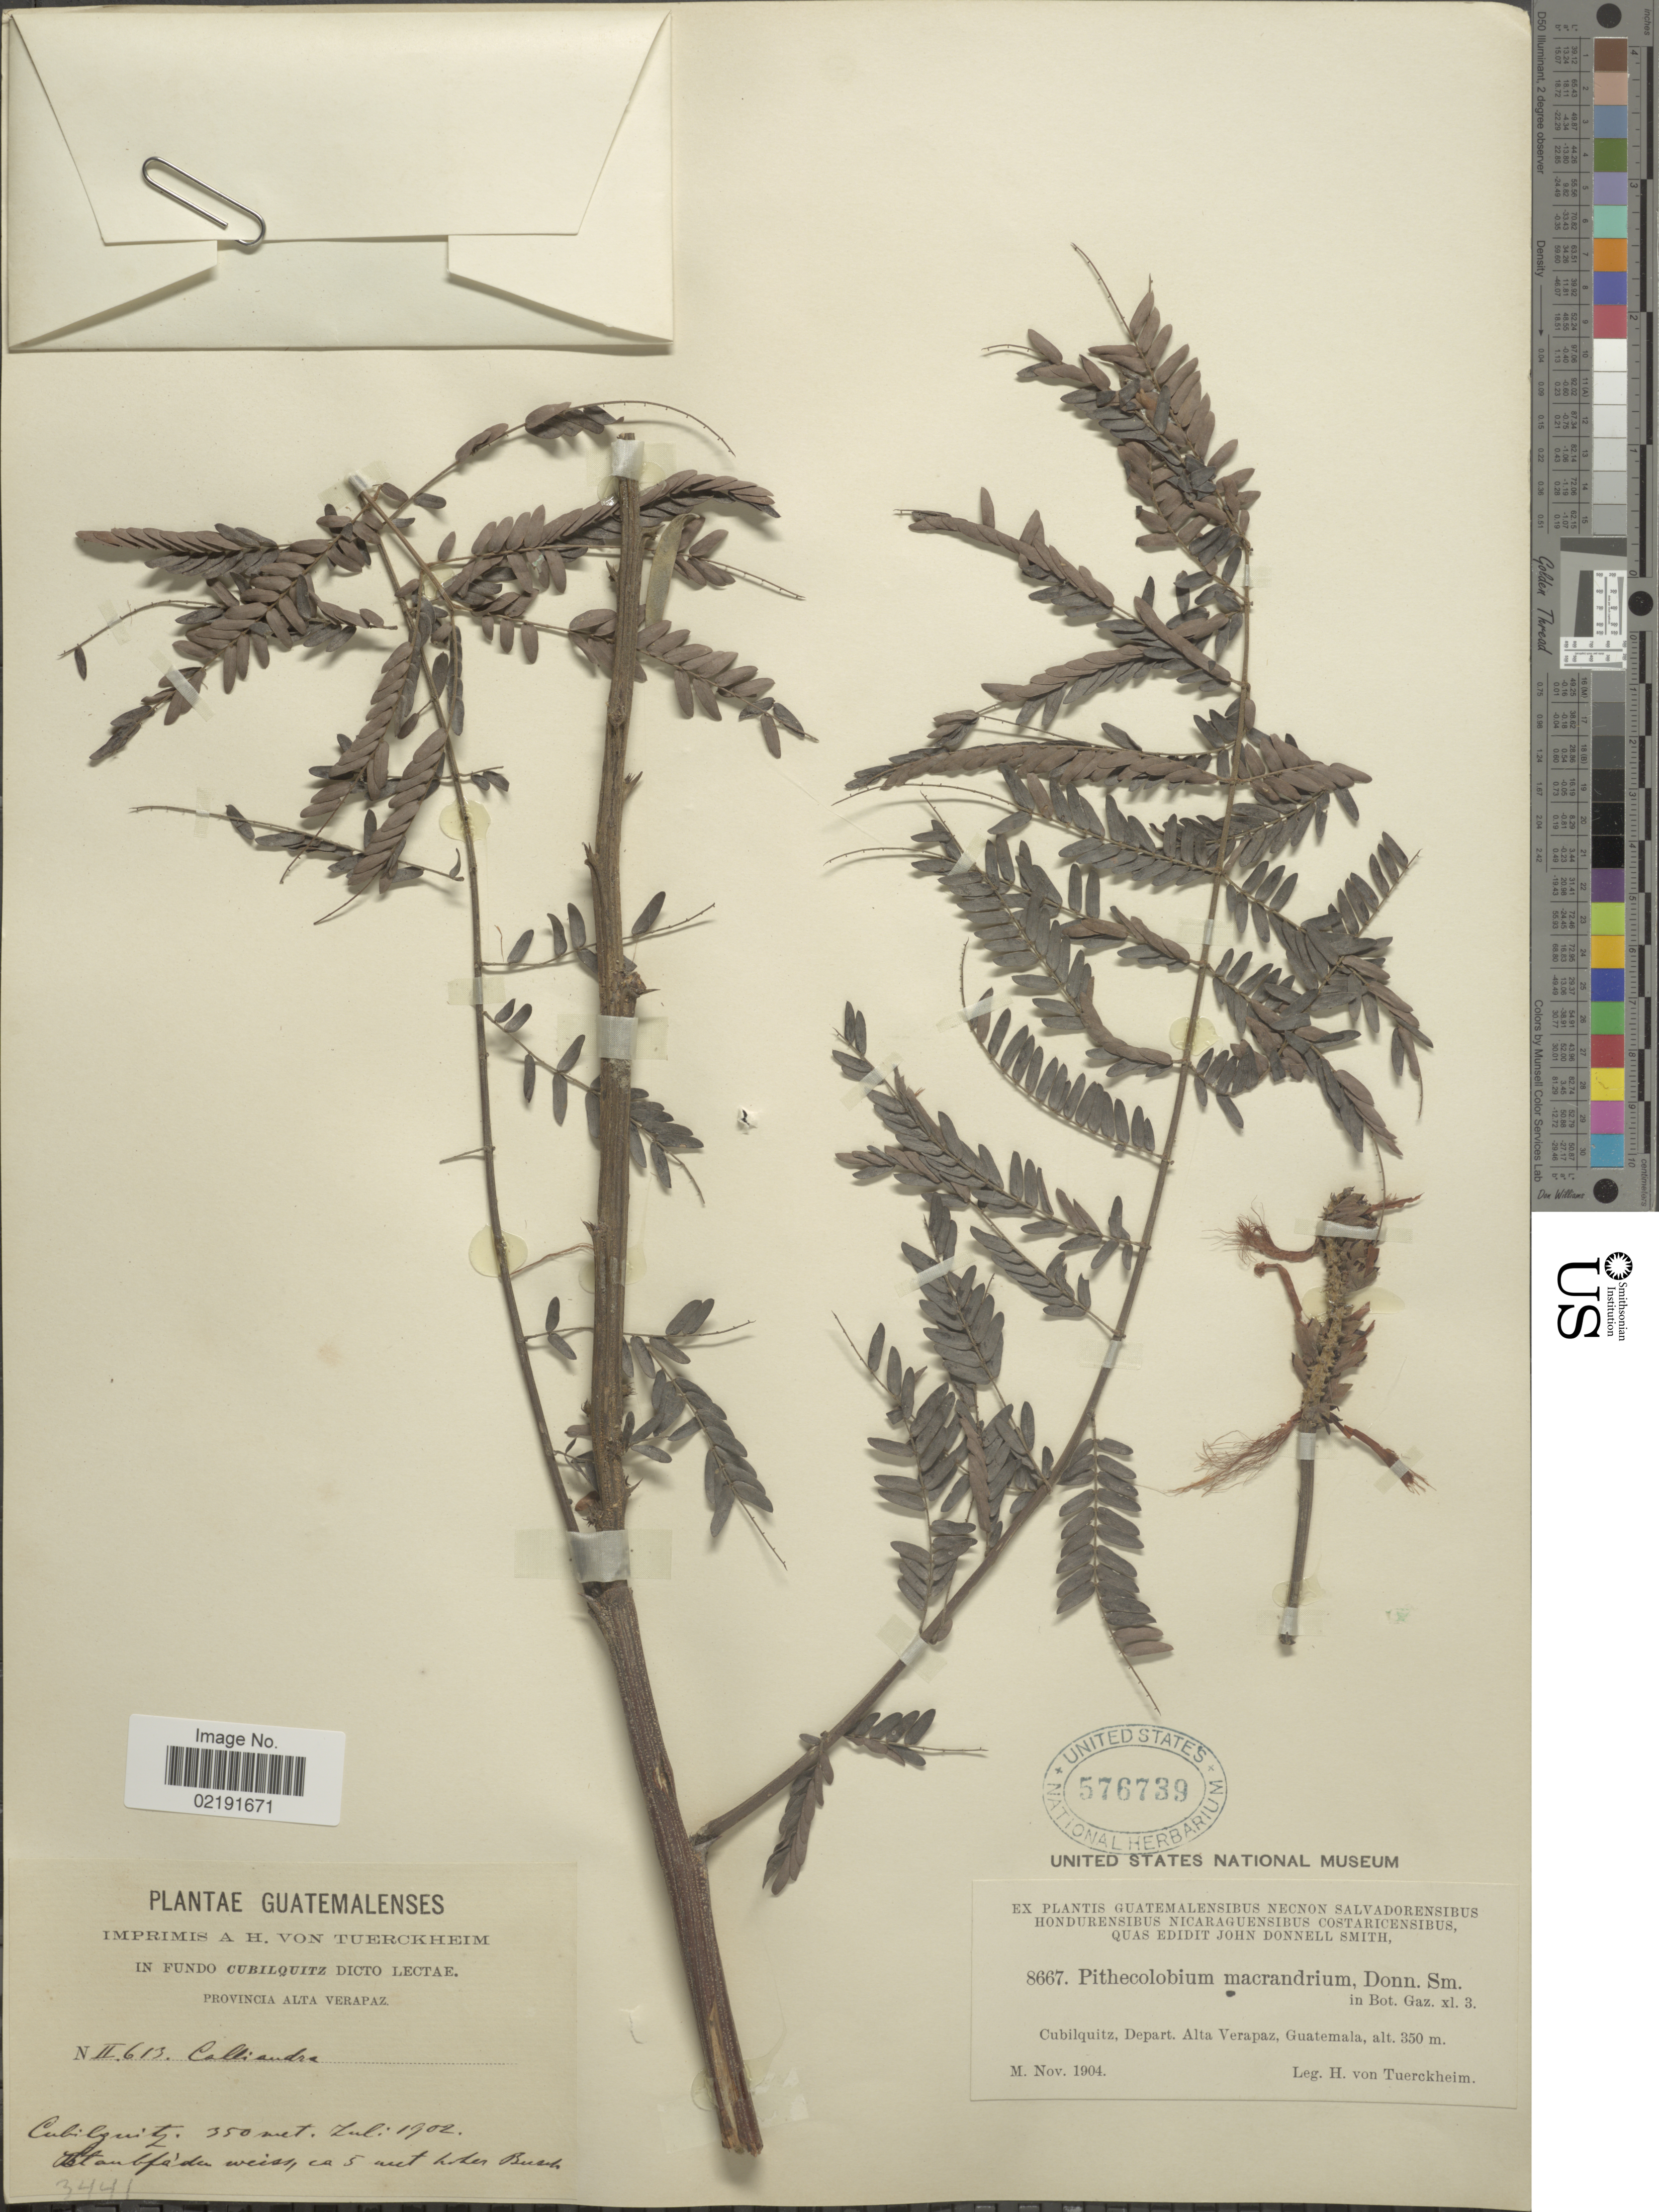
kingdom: Plantae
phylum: Tracheophyta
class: Magnoliopsida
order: Fabales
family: Fabaceae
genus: Pithecellobium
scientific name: Pithecellobium macrandrium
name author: Donn. Sm.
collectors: H. von Tuerckheim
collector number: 8667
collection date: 1904-11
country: Guatemala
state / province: Alta Verapaz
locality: Cubilquitz, Depart. Alta Verapaz, Guatemala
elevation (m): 350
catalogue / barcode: US 576739